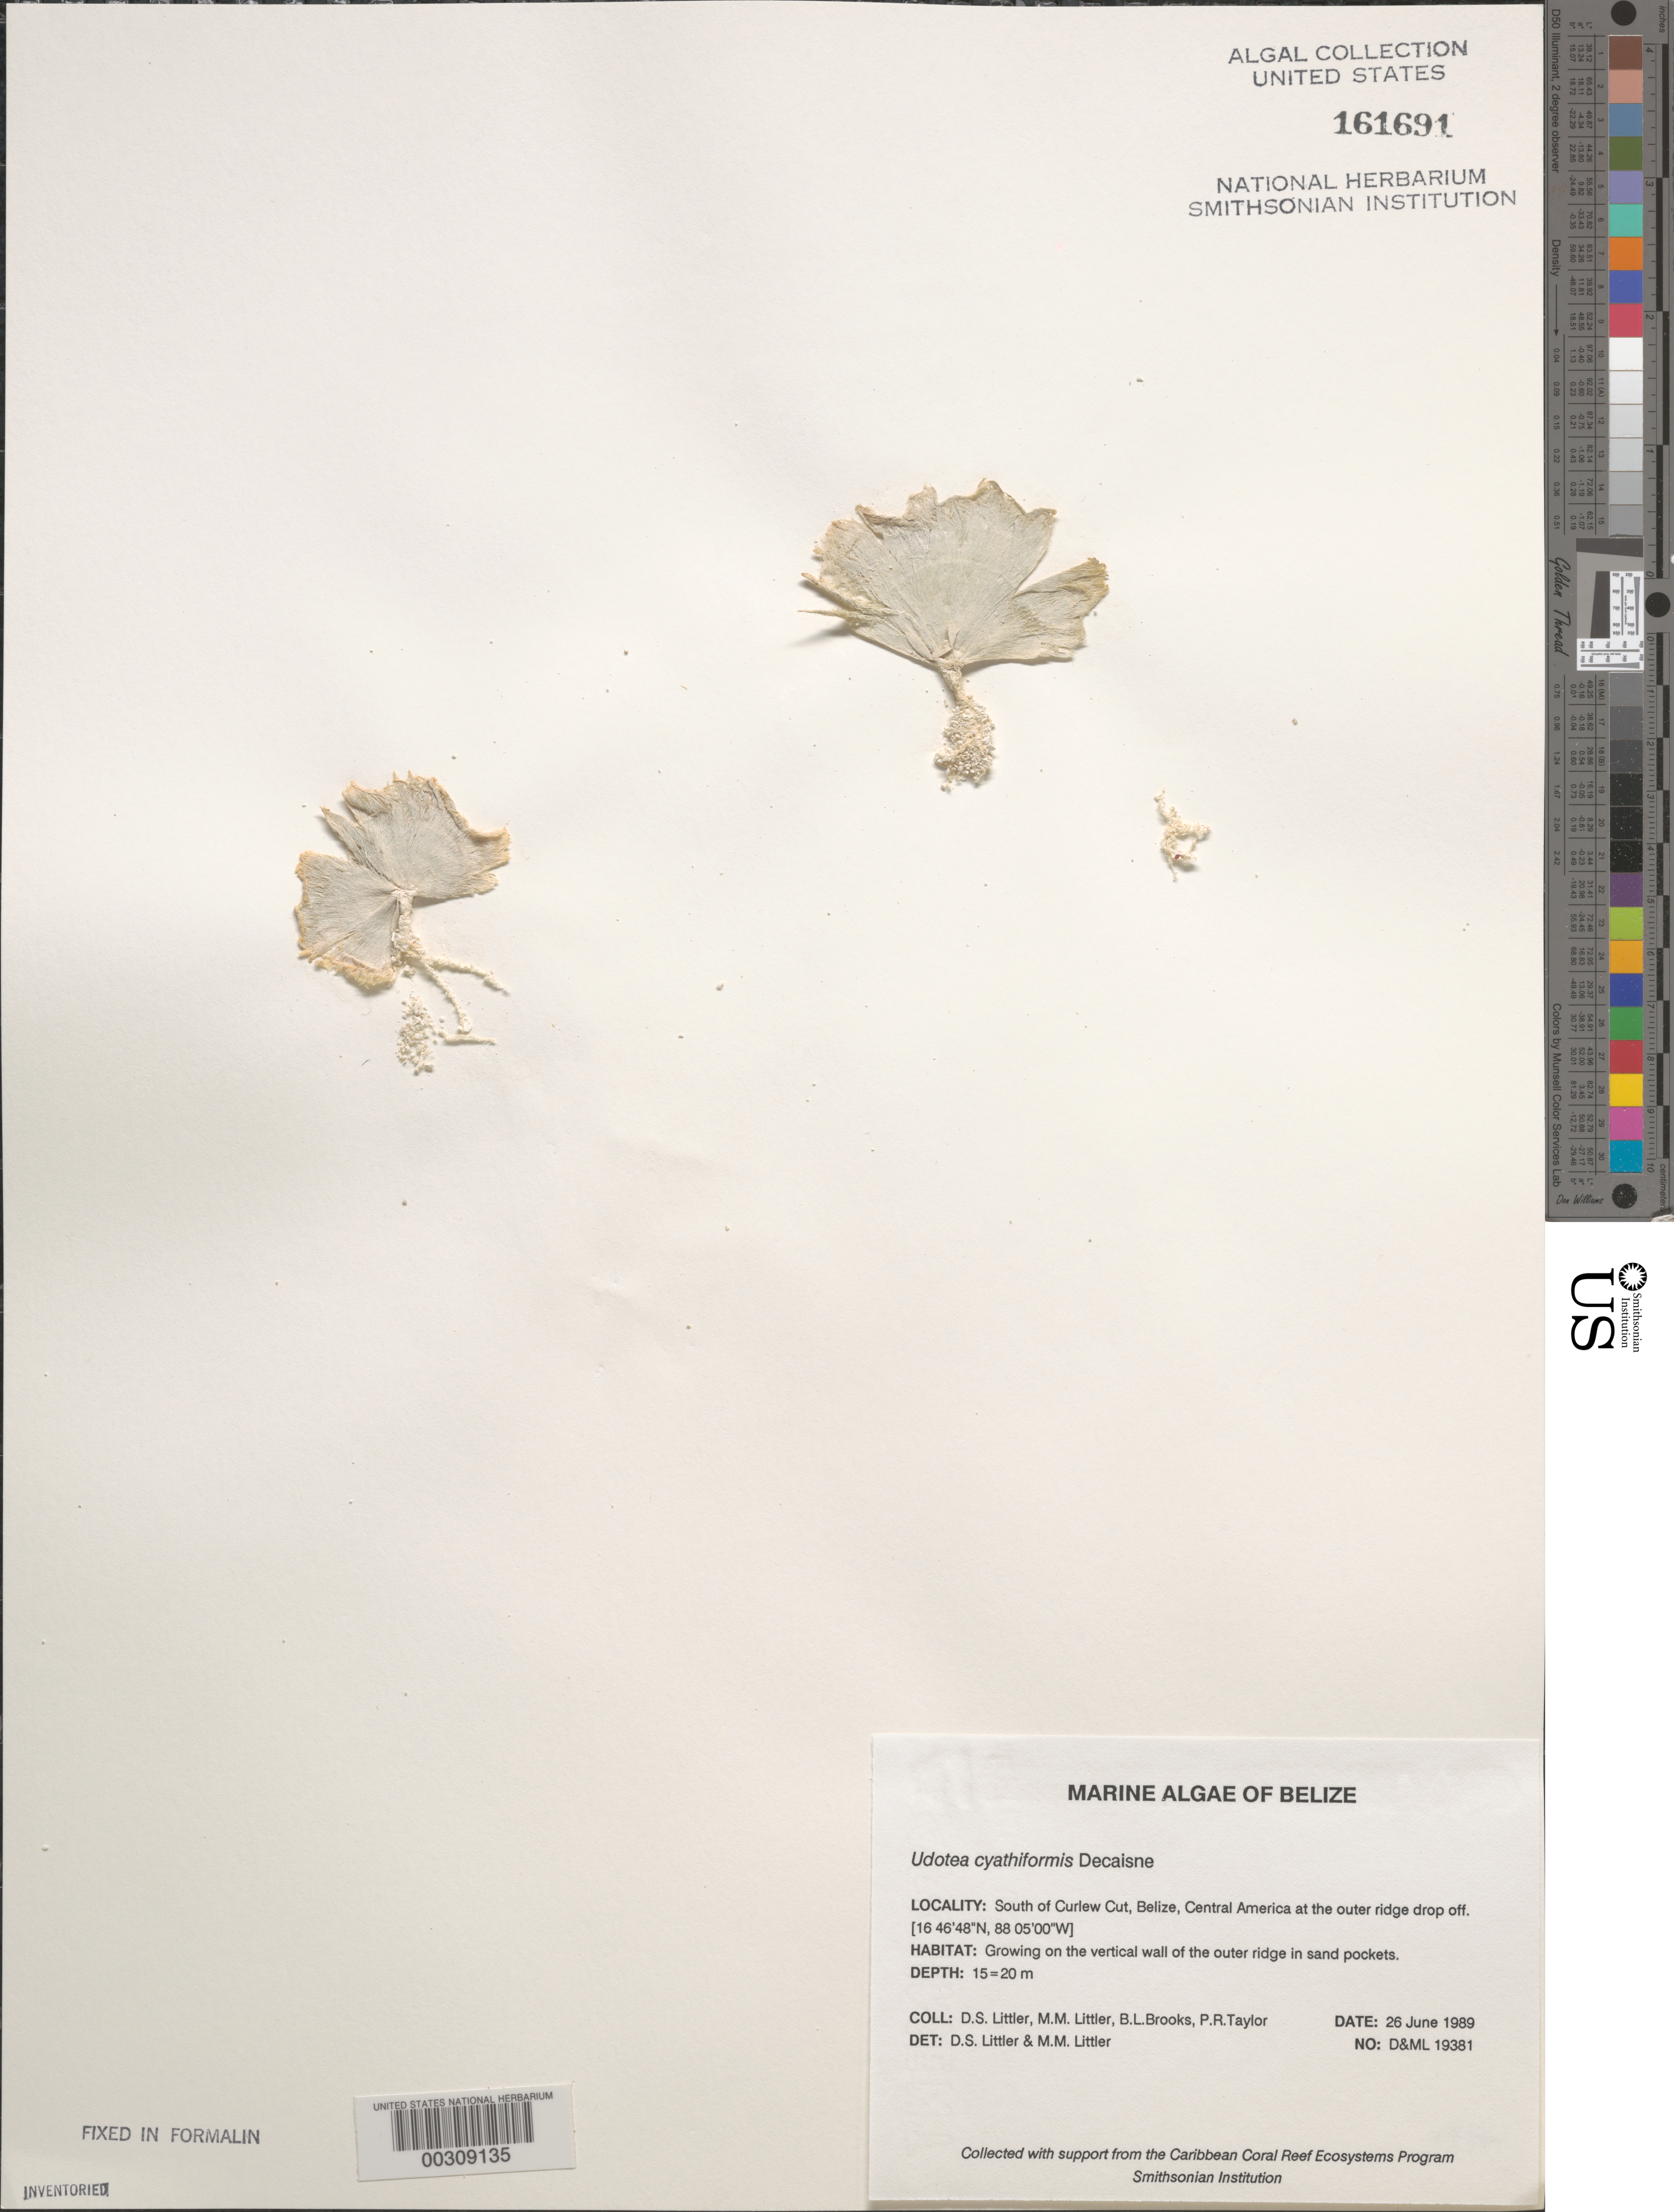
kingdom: Plantae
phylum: Chlorophyta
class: Ulvophyceae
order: Bryopsidales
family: Udoteaceae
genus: Udotea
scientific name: Udotea cyathiformis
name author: Decne.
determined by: Littler, D. S.; Littler, M. M.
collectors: D. S. Littler, M. M. Littler, B. Brooks & P. R. Taylor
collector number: D&ML 19381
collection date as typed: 26 Jun 1989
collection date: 1989-06-26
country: Belize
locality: South of Curlew Cut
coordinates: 16 46' 48" N, 88 05' 00" W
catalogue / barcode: US 161691